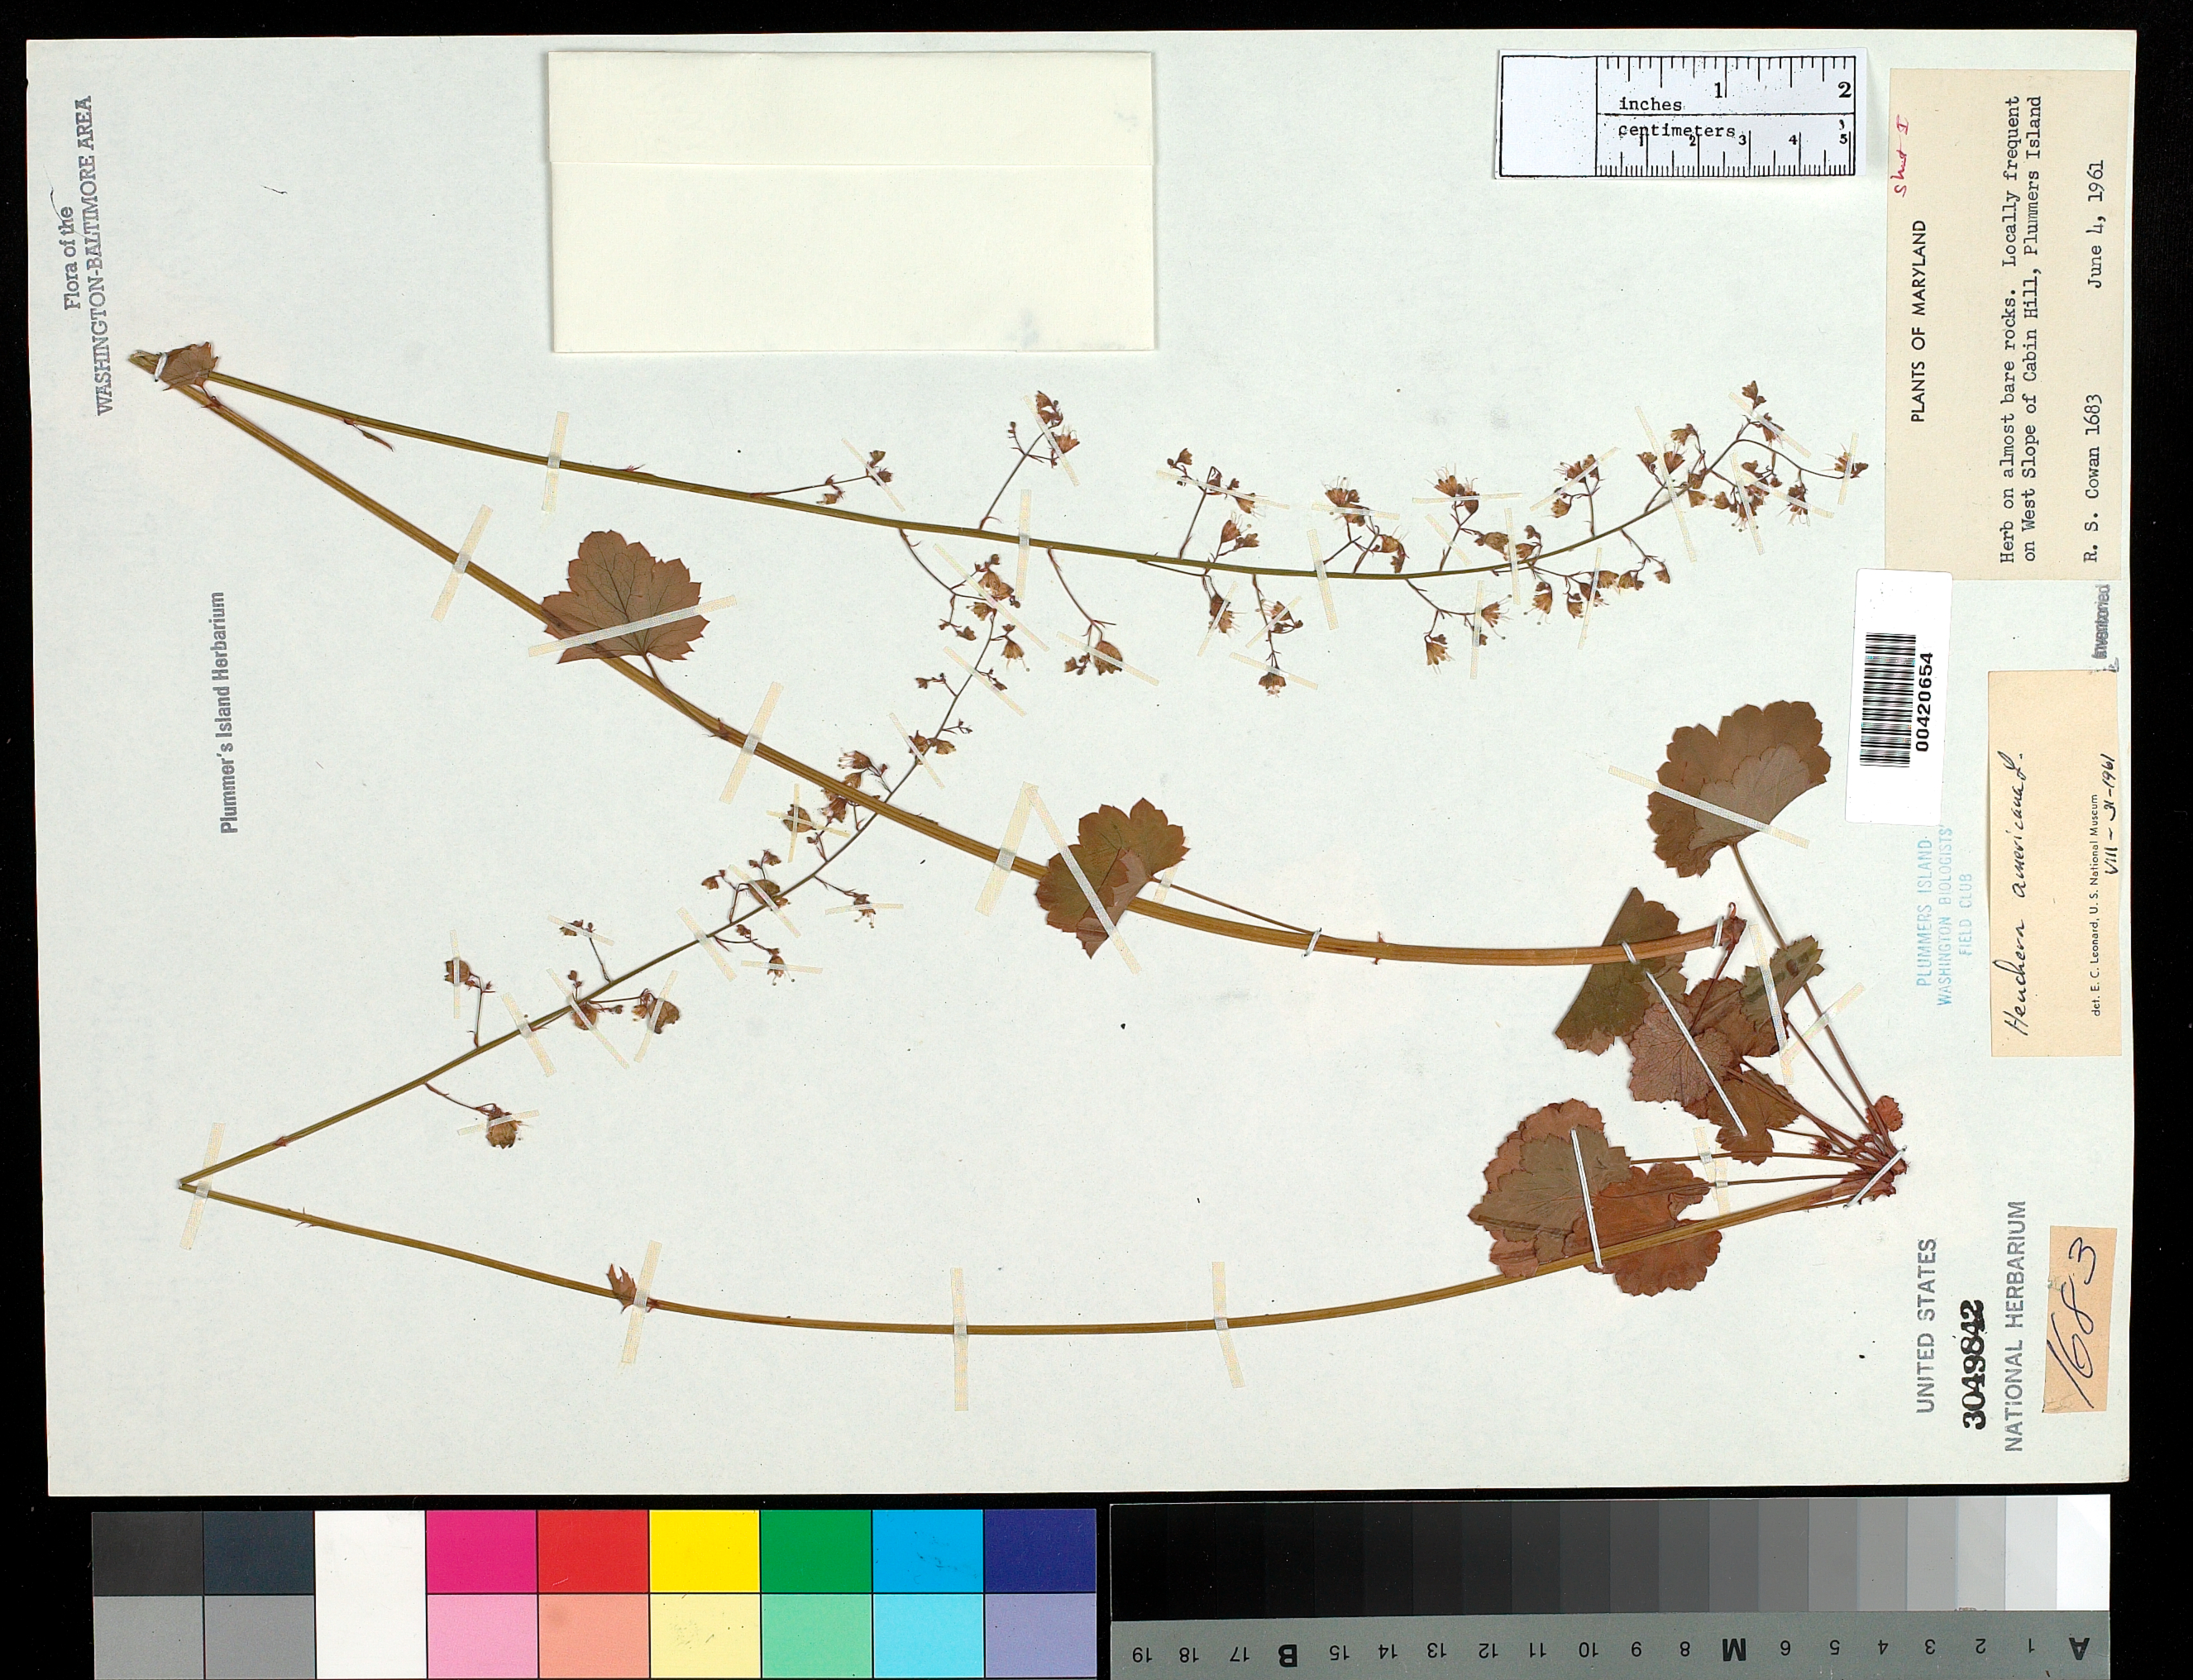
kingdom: Plantae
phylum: Tracheophyta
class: Magnoliopsida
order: Saxifragales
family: Saxifragaceae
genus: Heuchera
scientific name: Heuchera americana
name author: L.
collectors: R. S. Cowan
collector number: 1683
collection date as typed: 04 Jun 1961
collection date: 1961-06-04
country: United States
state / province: Maryland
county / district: Montgomery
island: Plummers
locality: Plummer's Island; west slope of Cabin Hill C. & O. Canal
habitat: On almost bare rocks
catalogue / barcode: US 3049842